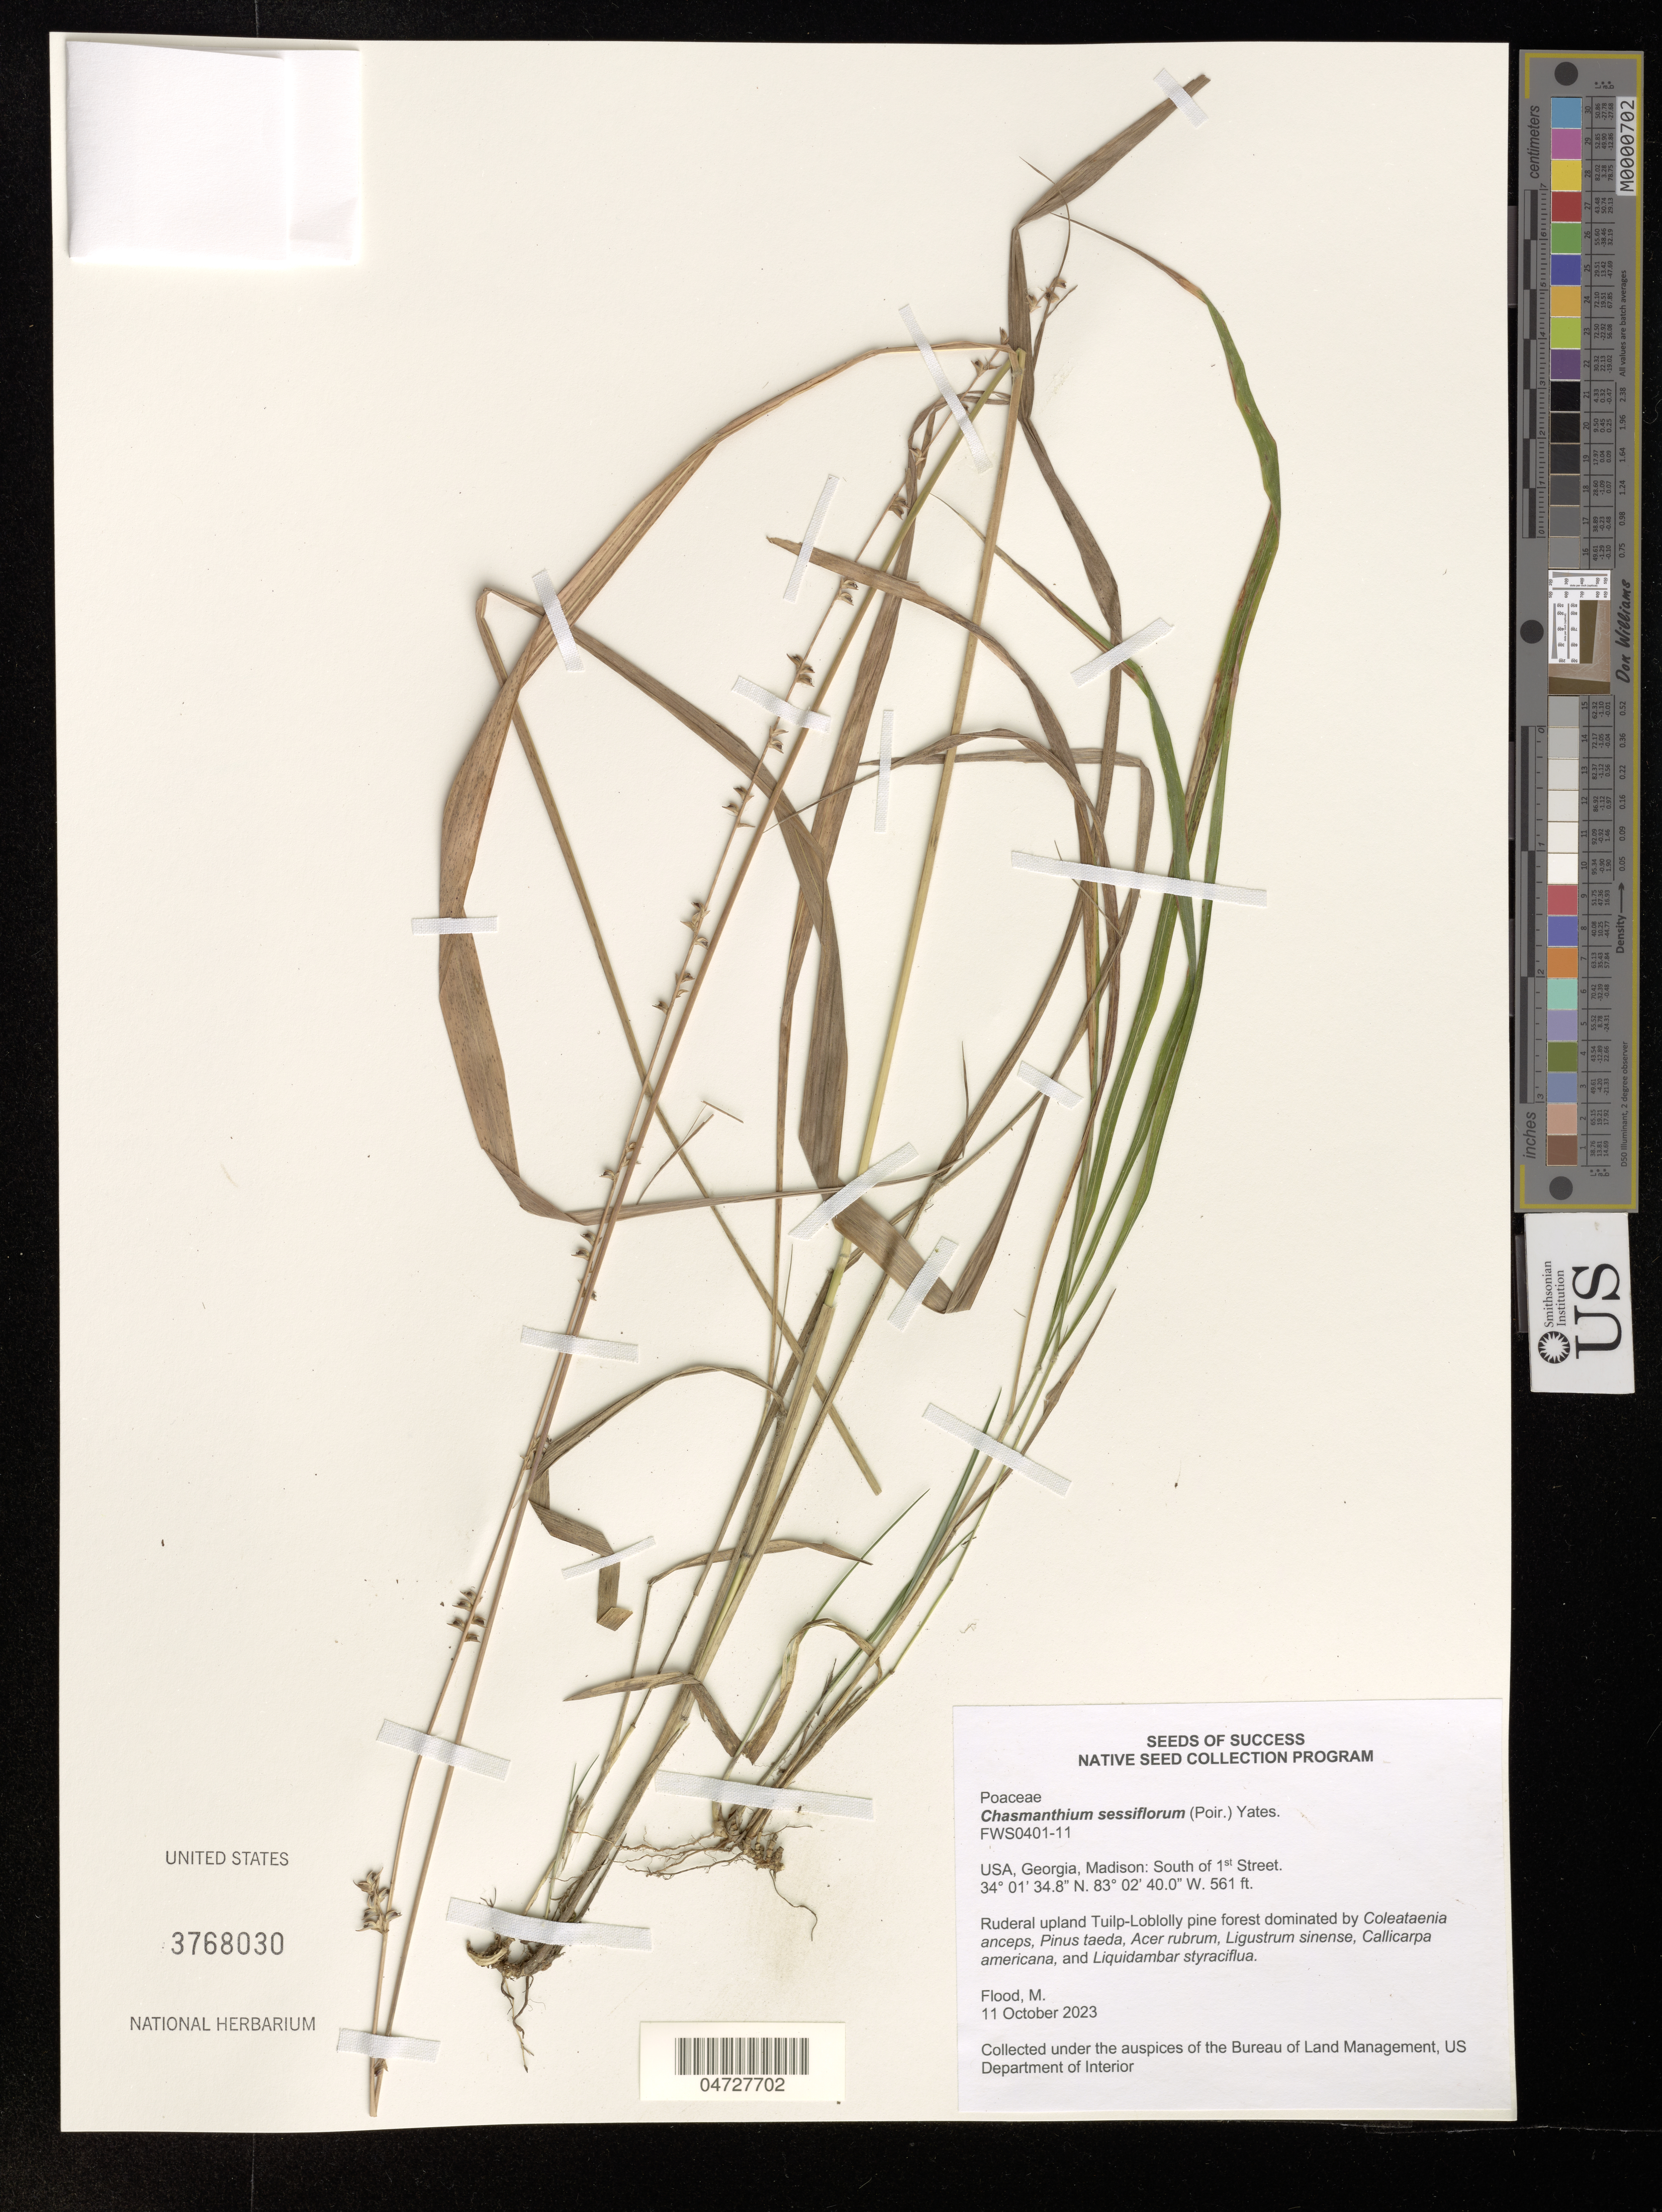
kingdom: Plantae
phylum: Tracheophyta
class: Liliopsida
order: Poales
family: Poaceae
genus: Chasmanthium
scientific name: Chasmanthium sessiliflorum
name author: (Poir.) H.O. Yates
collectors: M. Flood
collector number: FWS0401-11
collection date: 2023-10-11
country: United States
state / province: Georgia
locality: Madison: South of 1st Street.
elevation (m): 171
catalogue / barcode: US 3768030